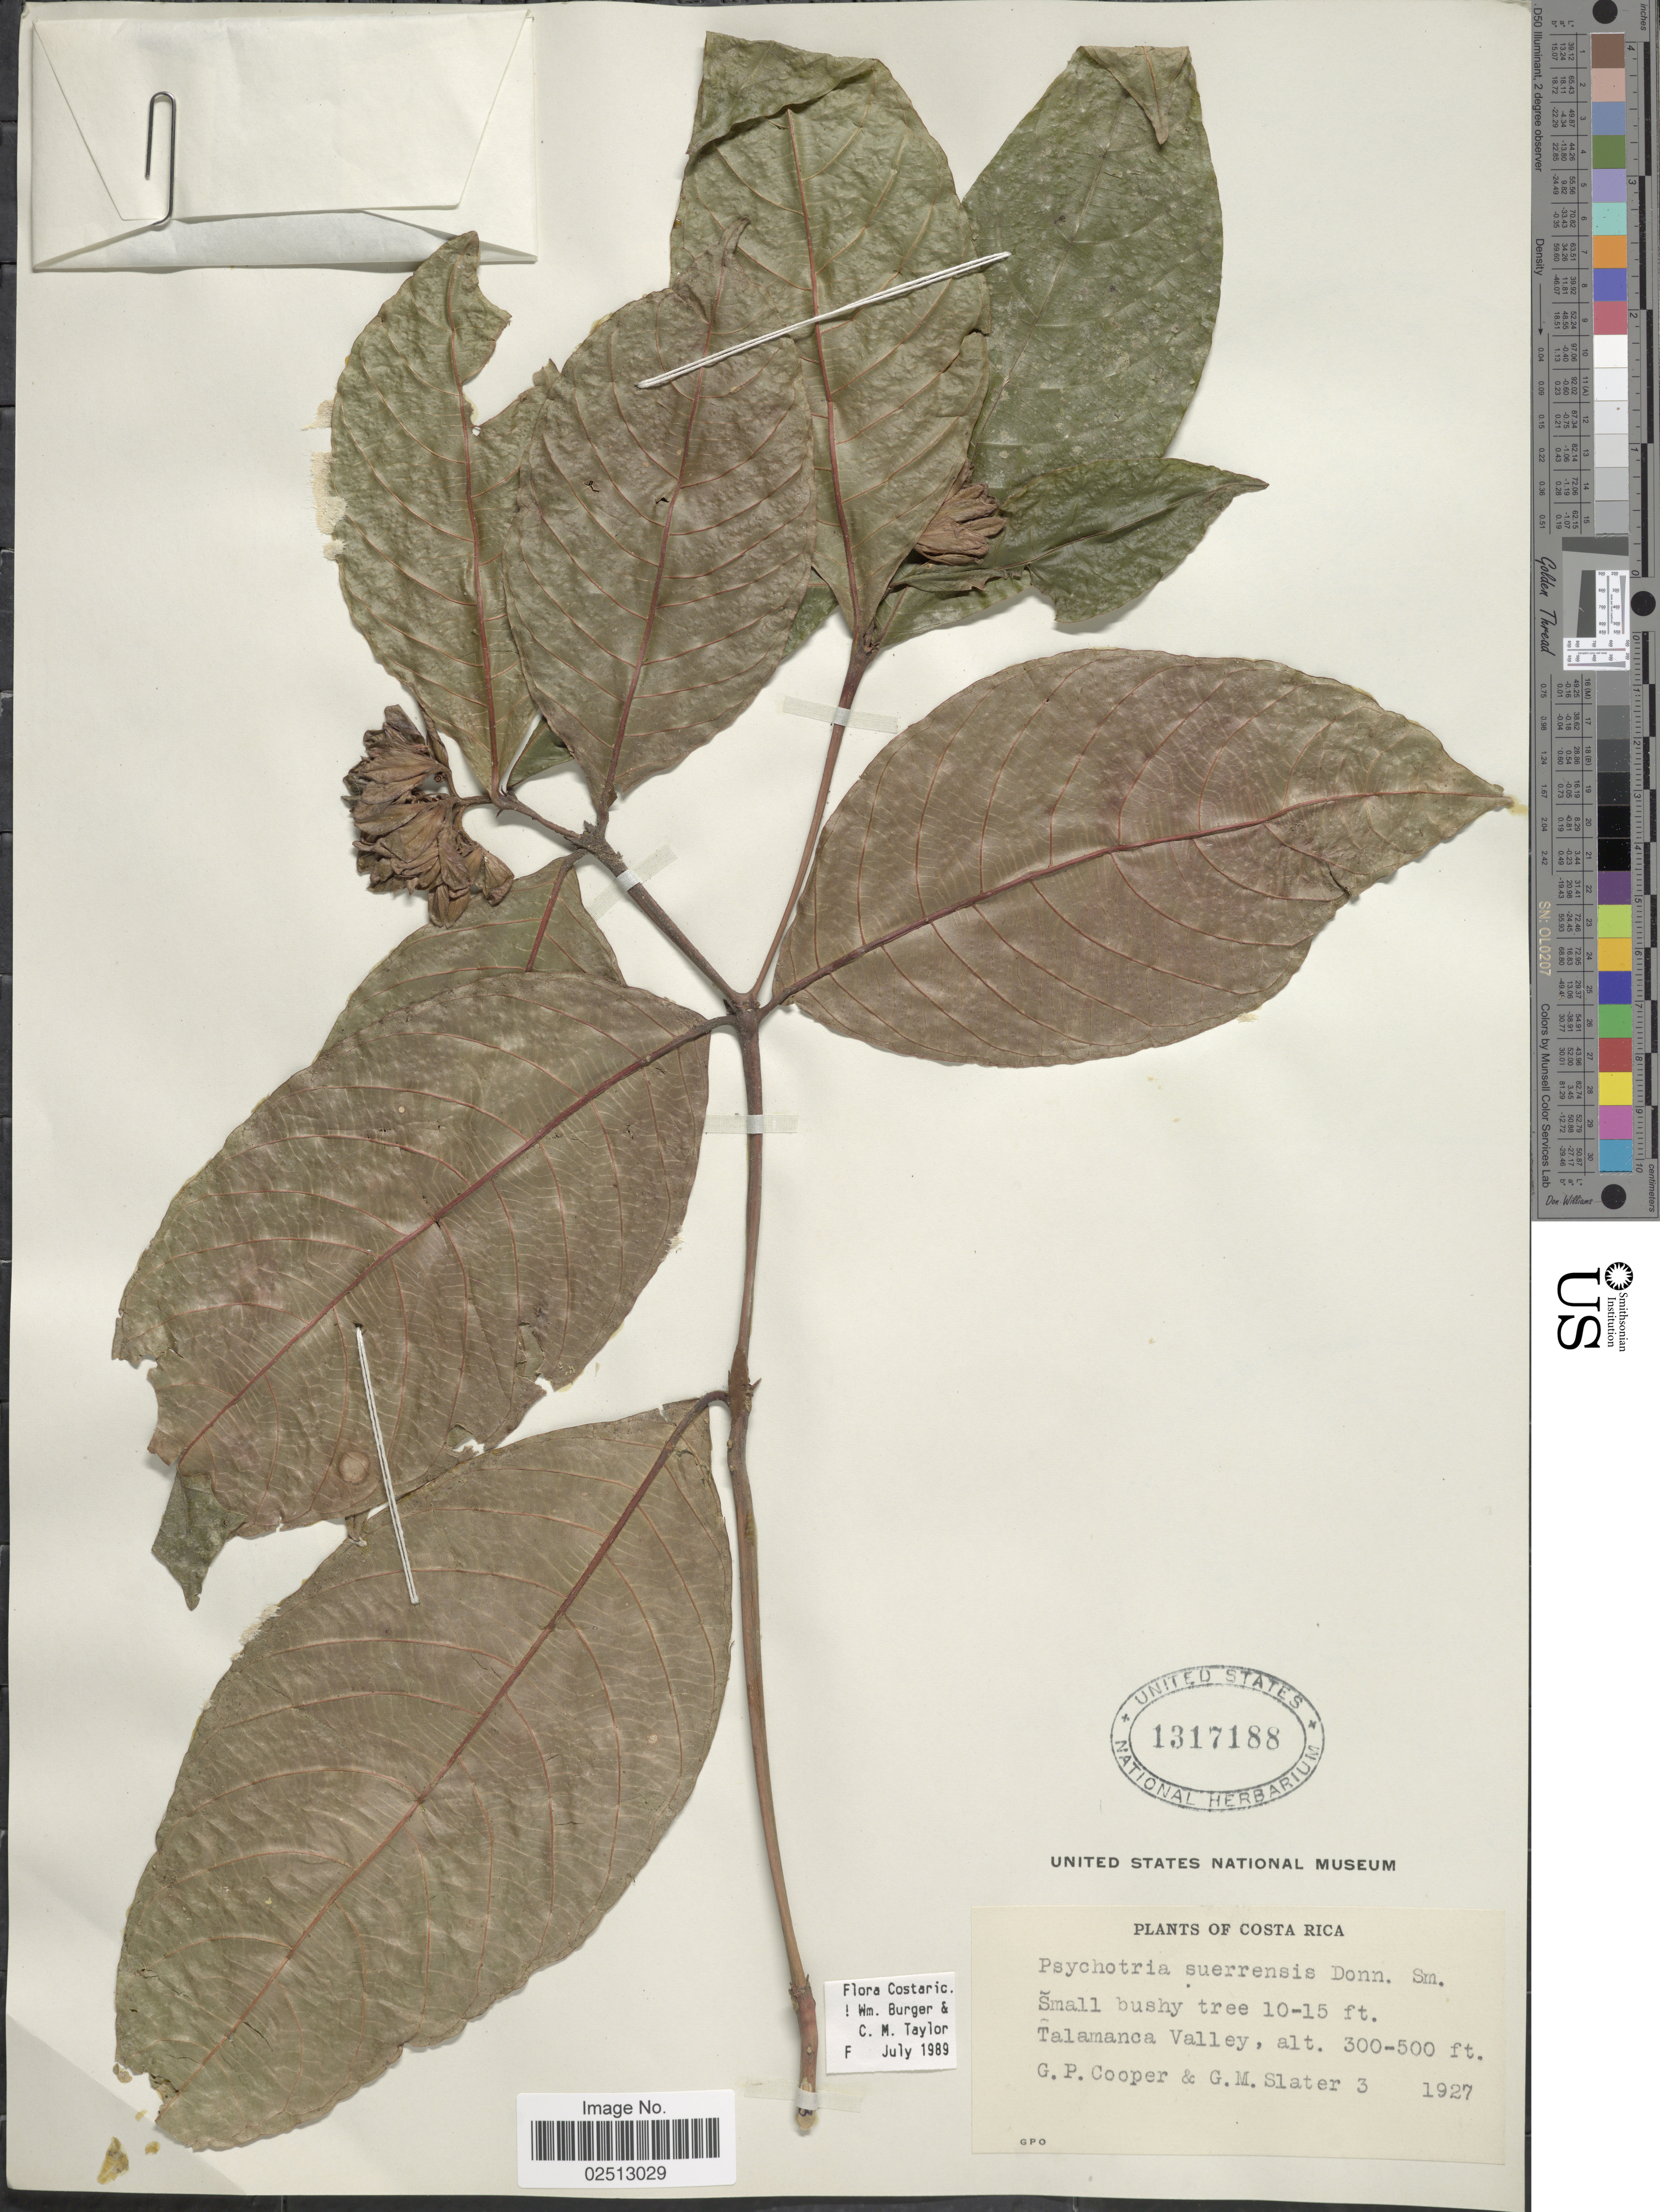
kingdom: Plantae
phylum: Tracheophyta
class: Magnoliopsida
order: Gentianales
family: Rubiaceae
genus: Psychotria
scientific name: Psychotria suerrensis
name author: Donn. Sm.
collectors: G. Cooper & G. Slater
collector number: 3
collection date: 1927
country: Costa Rica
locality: Talamanca Valley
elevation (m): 91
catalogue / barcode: US 1317188